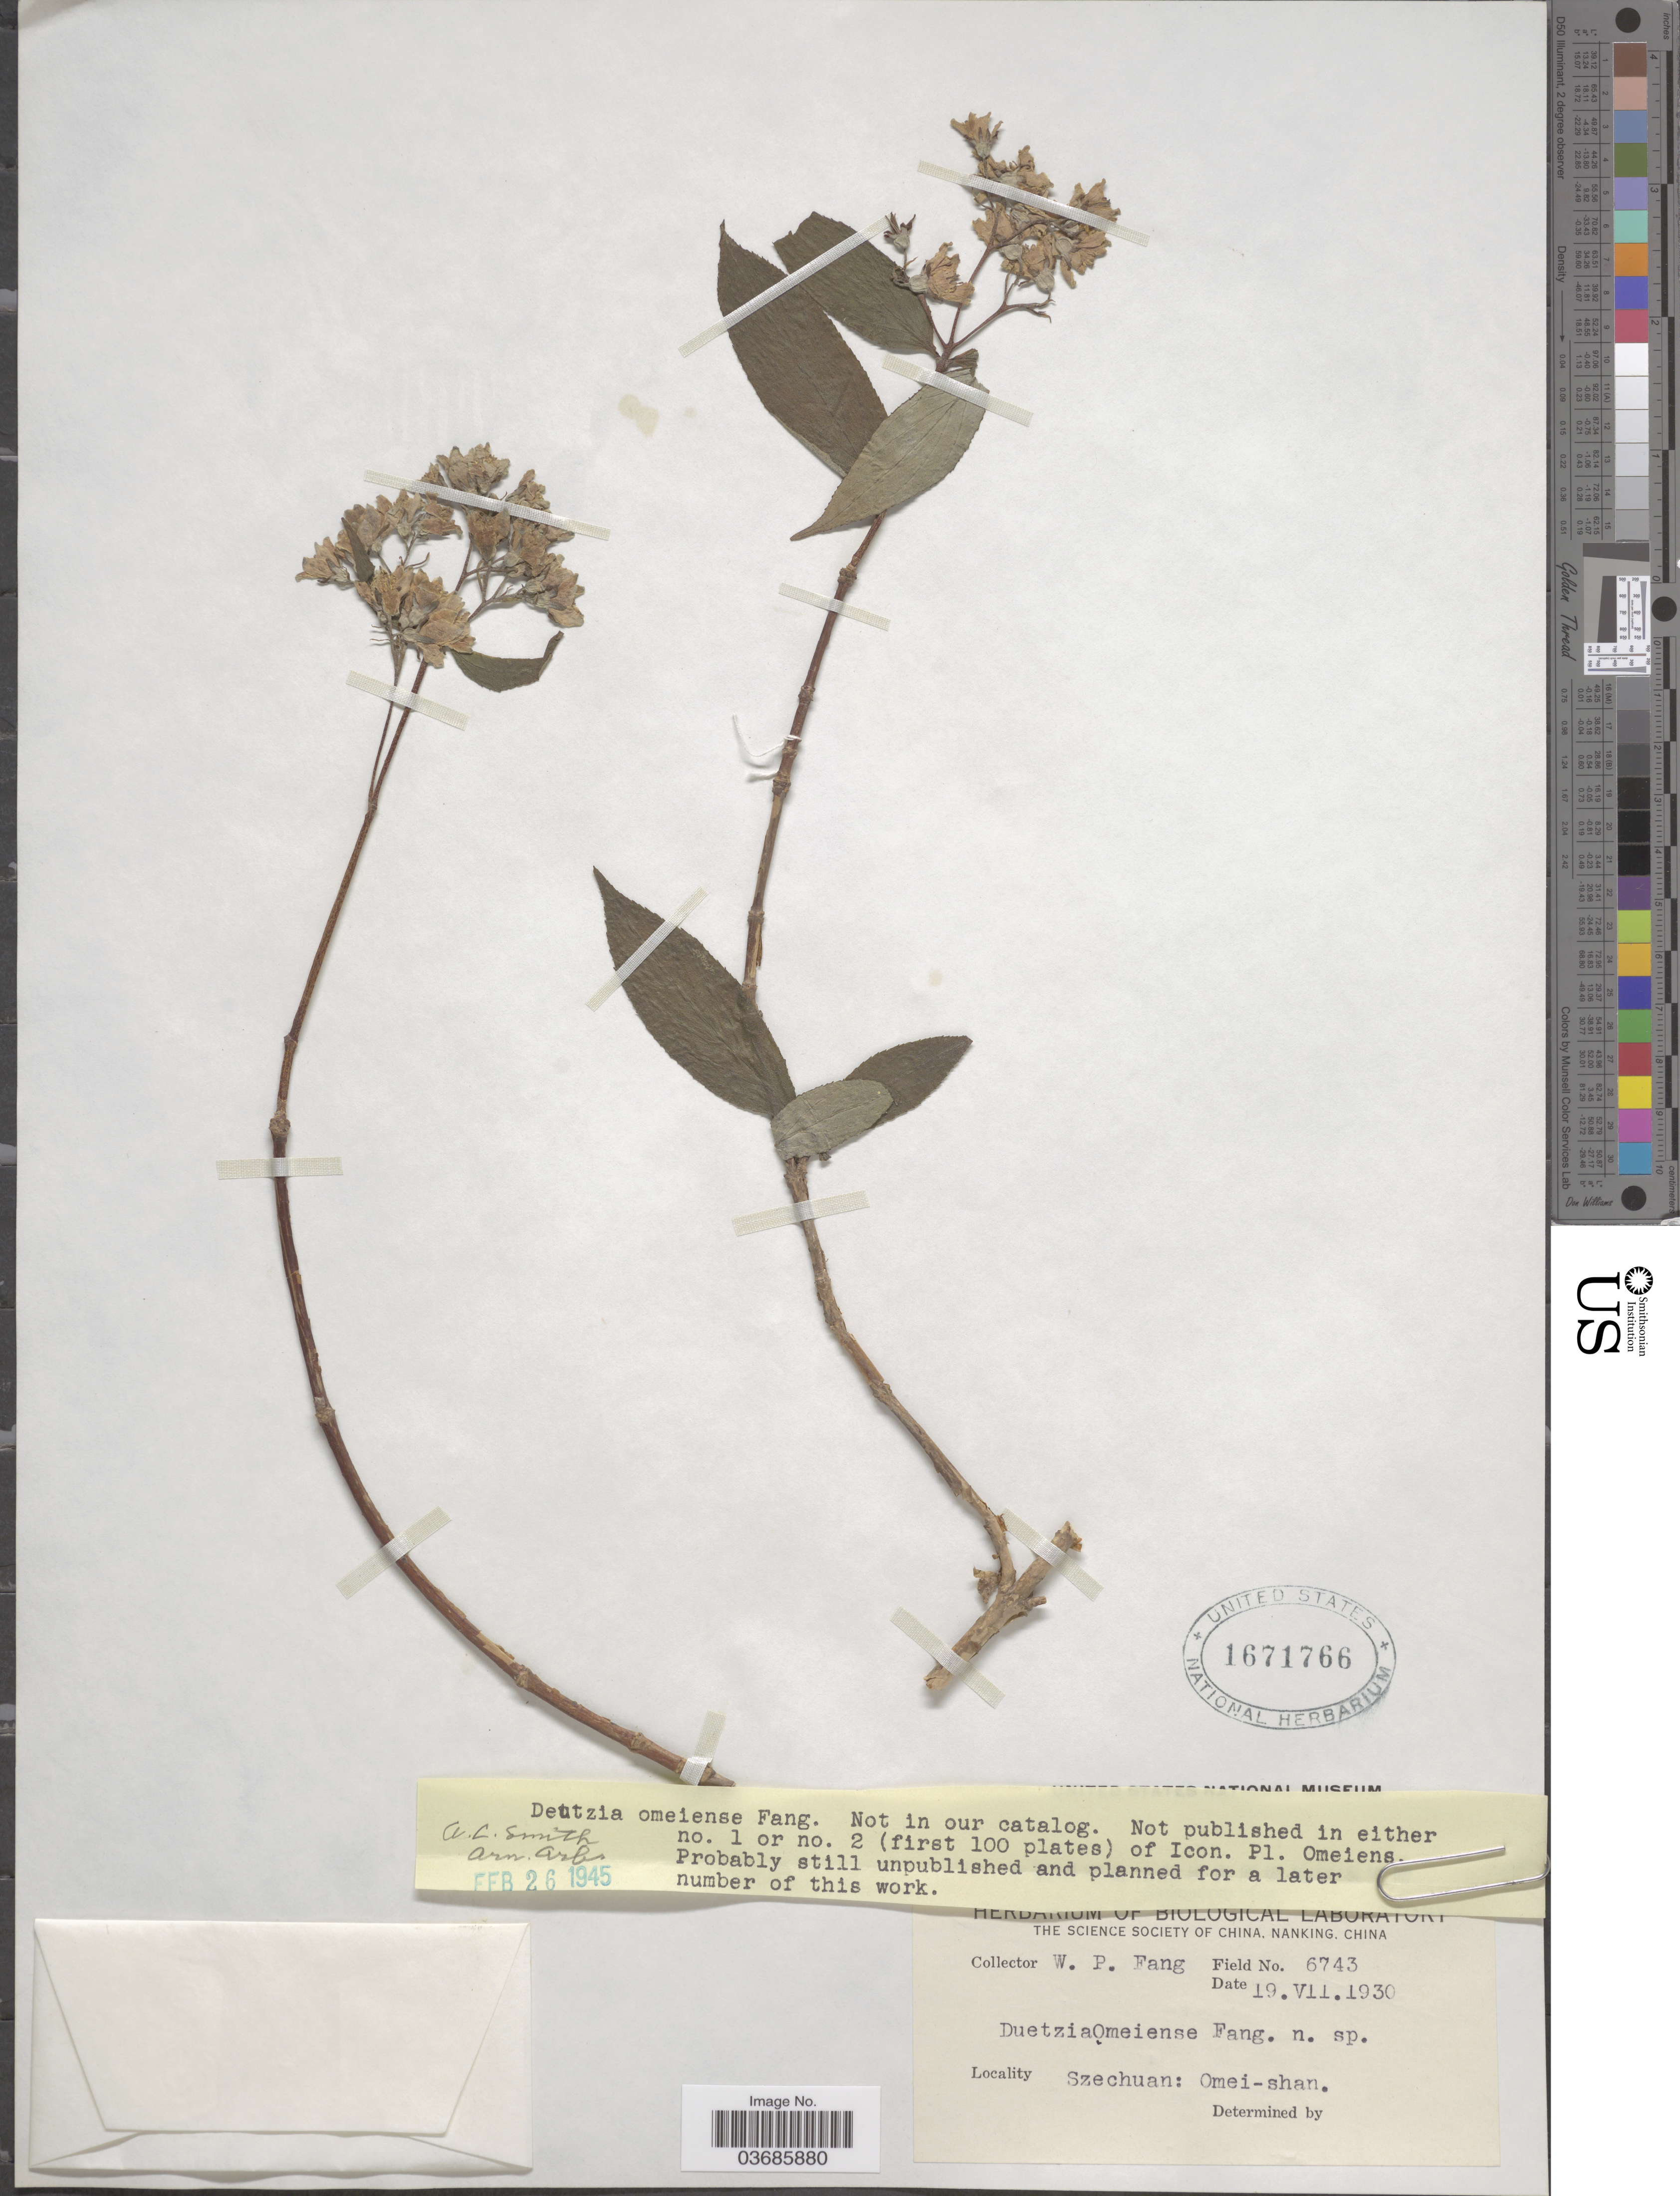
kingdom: Plantae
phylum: Tracheophyta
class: Magnoliopsida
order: Cornales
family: Hydrangeaceae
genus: Deutzia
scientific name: Deutzia omeiense Fang sp. nov. ined.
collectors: W. P. Fang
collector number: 6743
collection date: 1930-07-19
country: China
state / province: Sichuan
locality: Szechuan: Omei-shan.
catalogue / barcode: US 1671766